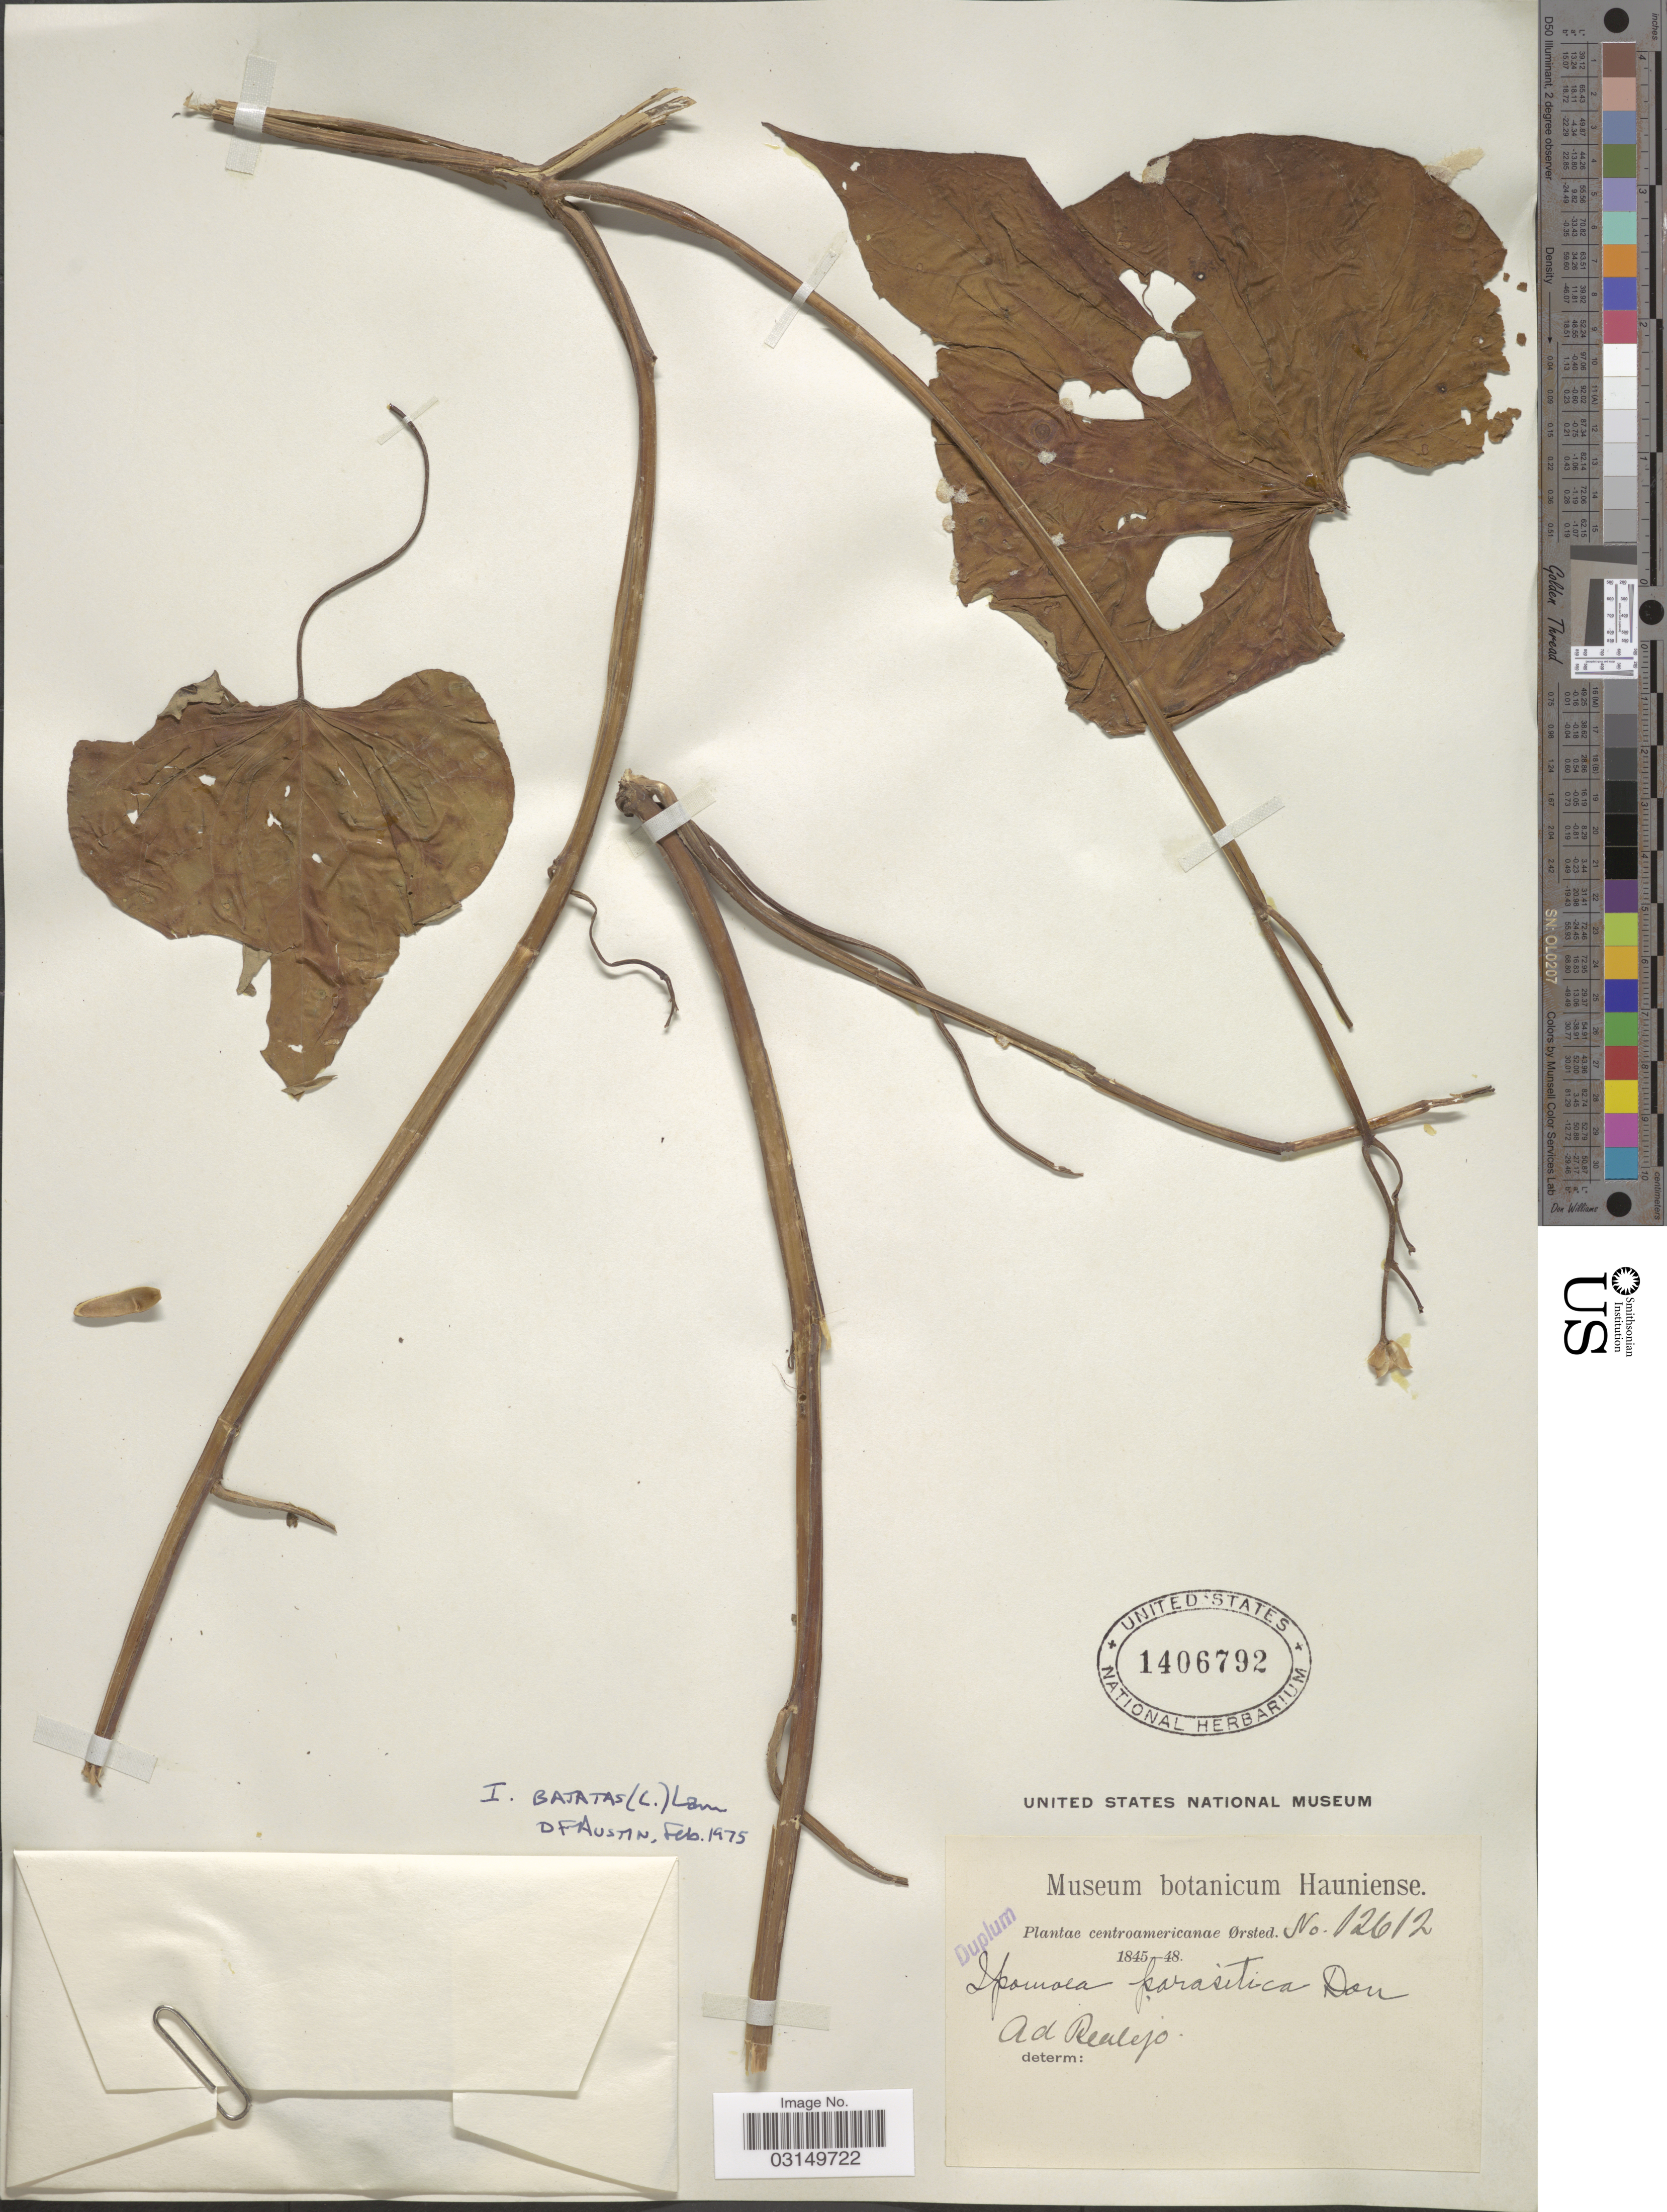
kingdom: Plantae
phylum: Tracheophyta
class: Magnoliopsida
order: Solanales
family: Convolvulaceae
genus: Ipomoea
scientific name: Ipomoea batatas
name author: (L.) Lam.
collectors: Ørsted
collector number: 12612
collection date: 1845/1848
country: Nicaragua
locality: Centroamericanae, Ad Realejo.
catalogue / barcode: US 1406792